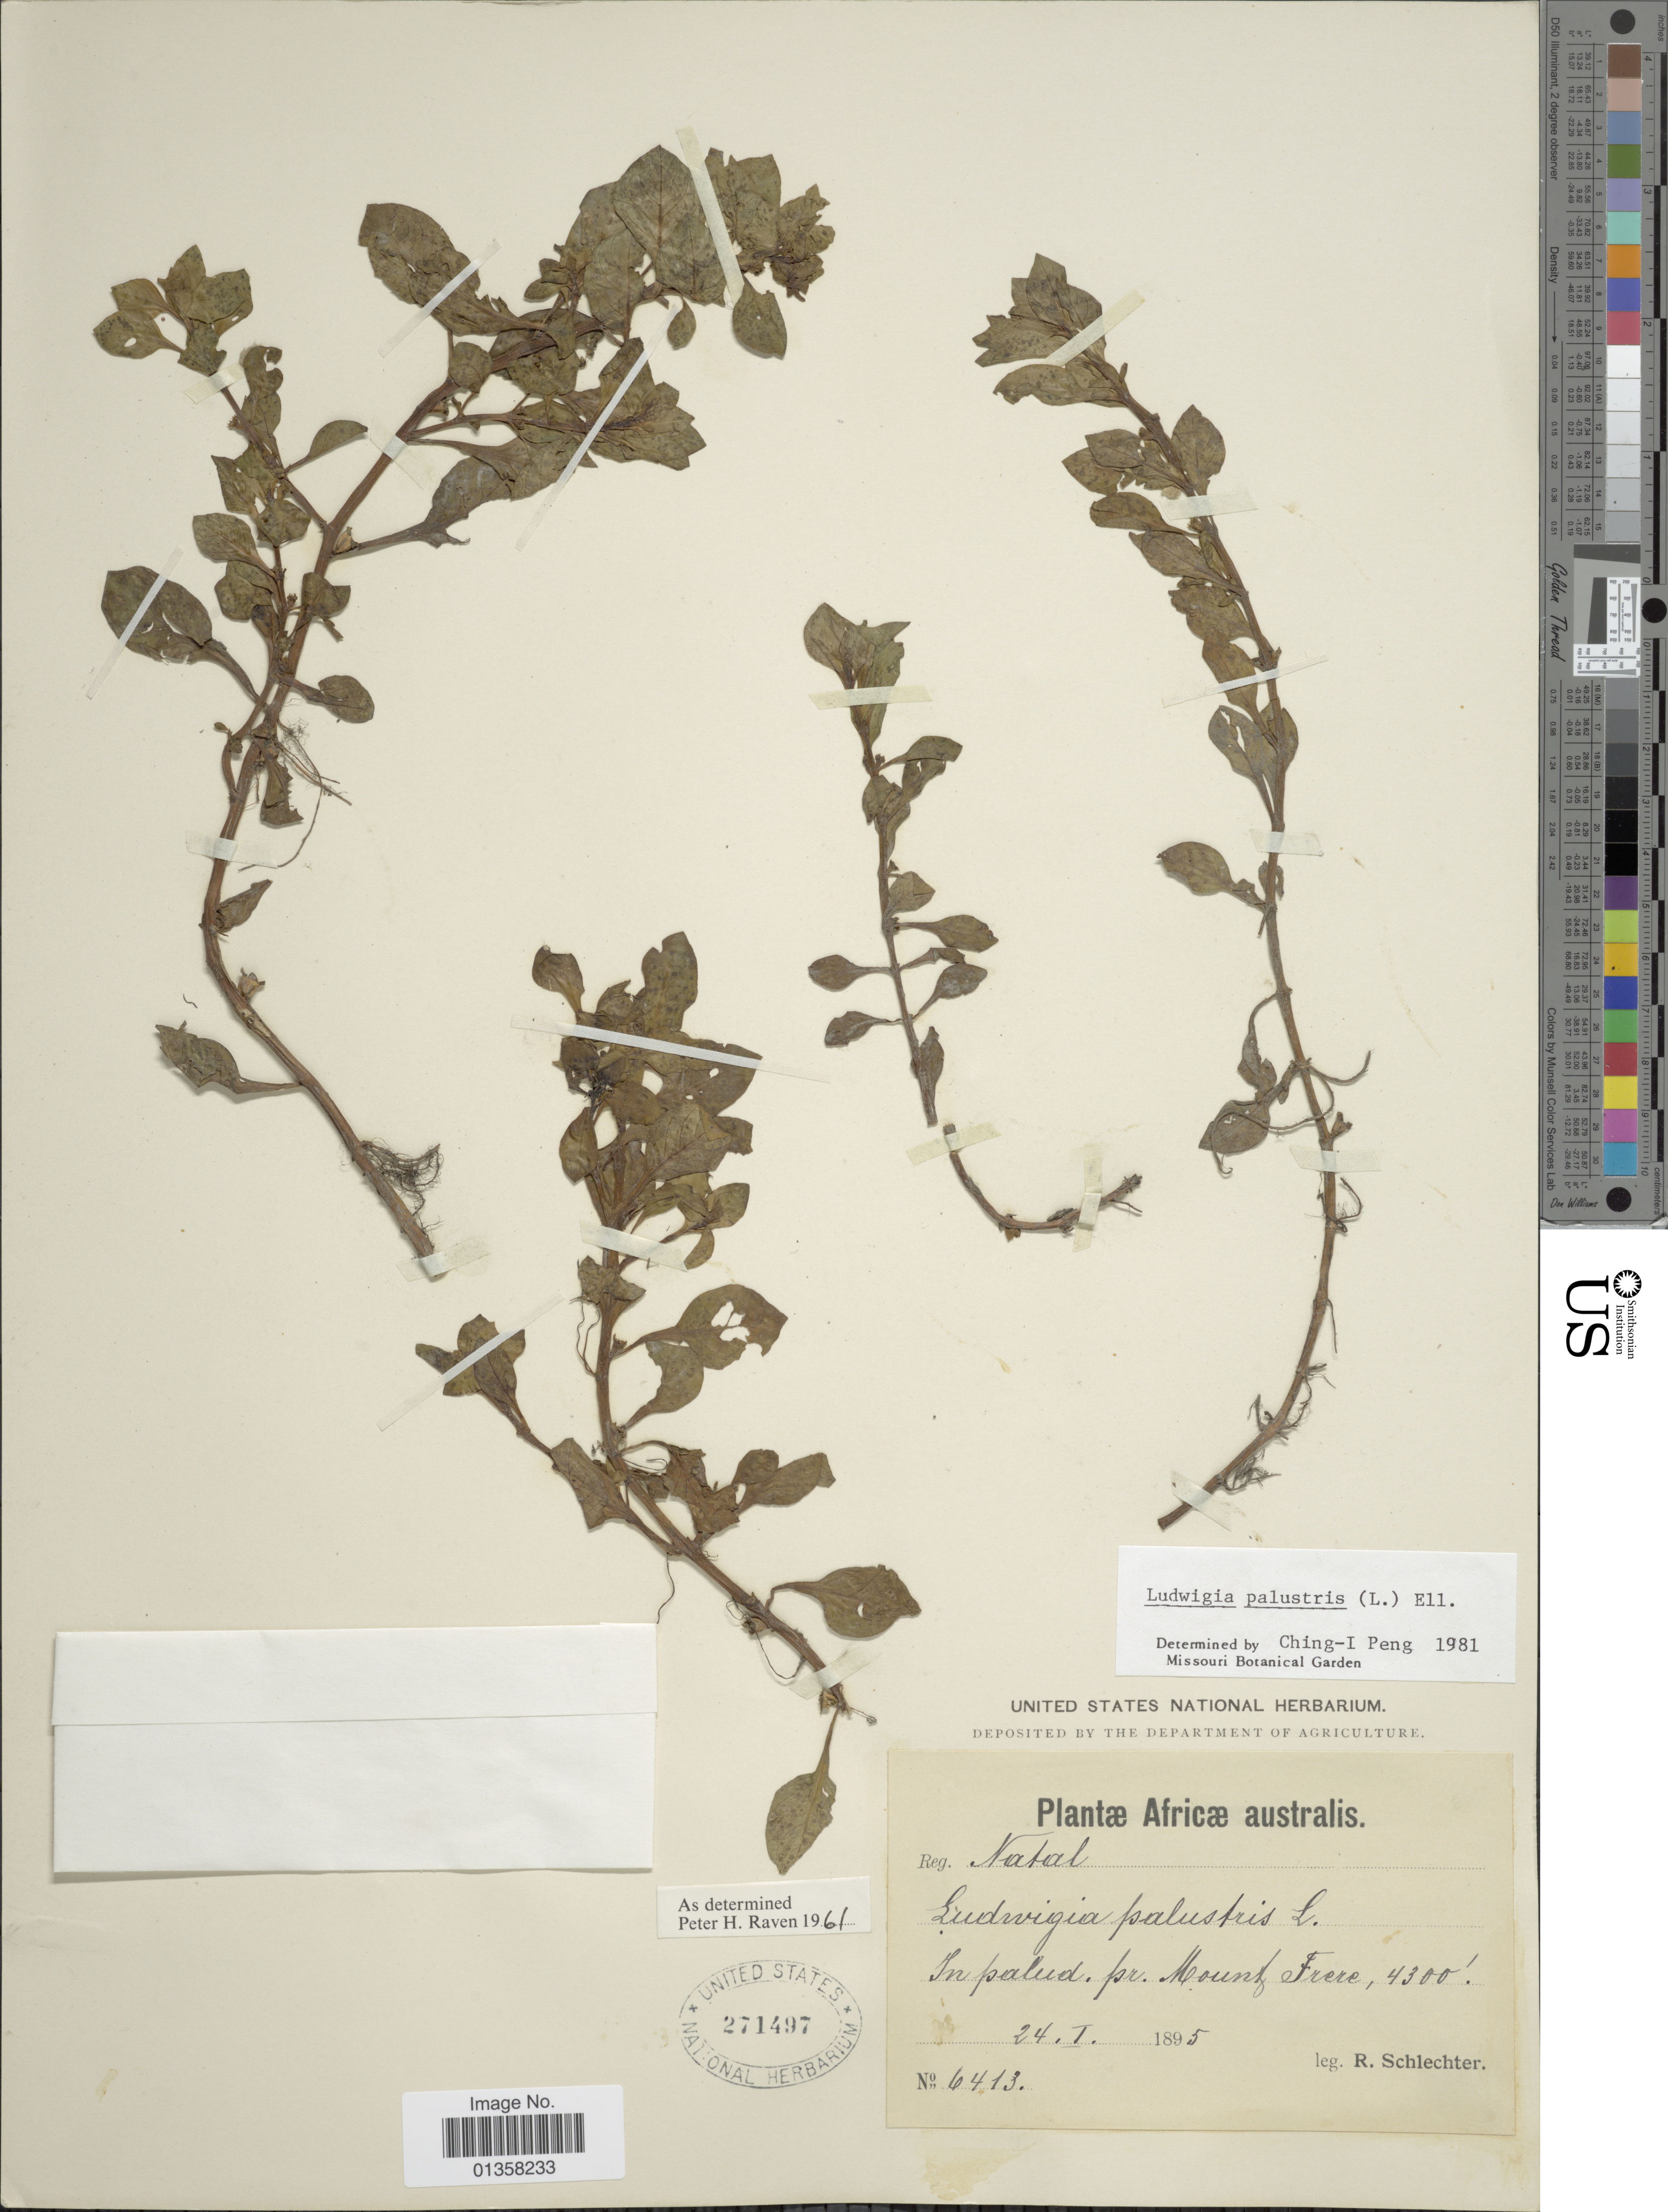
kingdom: Plantae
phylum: Tracheophyta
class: Magnoliopsida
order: Myrtales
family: Onagraceae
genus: Ludwigia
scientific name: Ludwigia palustris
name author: (L.) Elliott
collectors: F. R. R. Schlechter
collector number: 6413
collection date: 1895-01-24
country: South Africa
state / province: Eastern Cape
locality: In palud. pr. Mount Frere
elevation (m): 1311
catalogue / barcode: US 271497